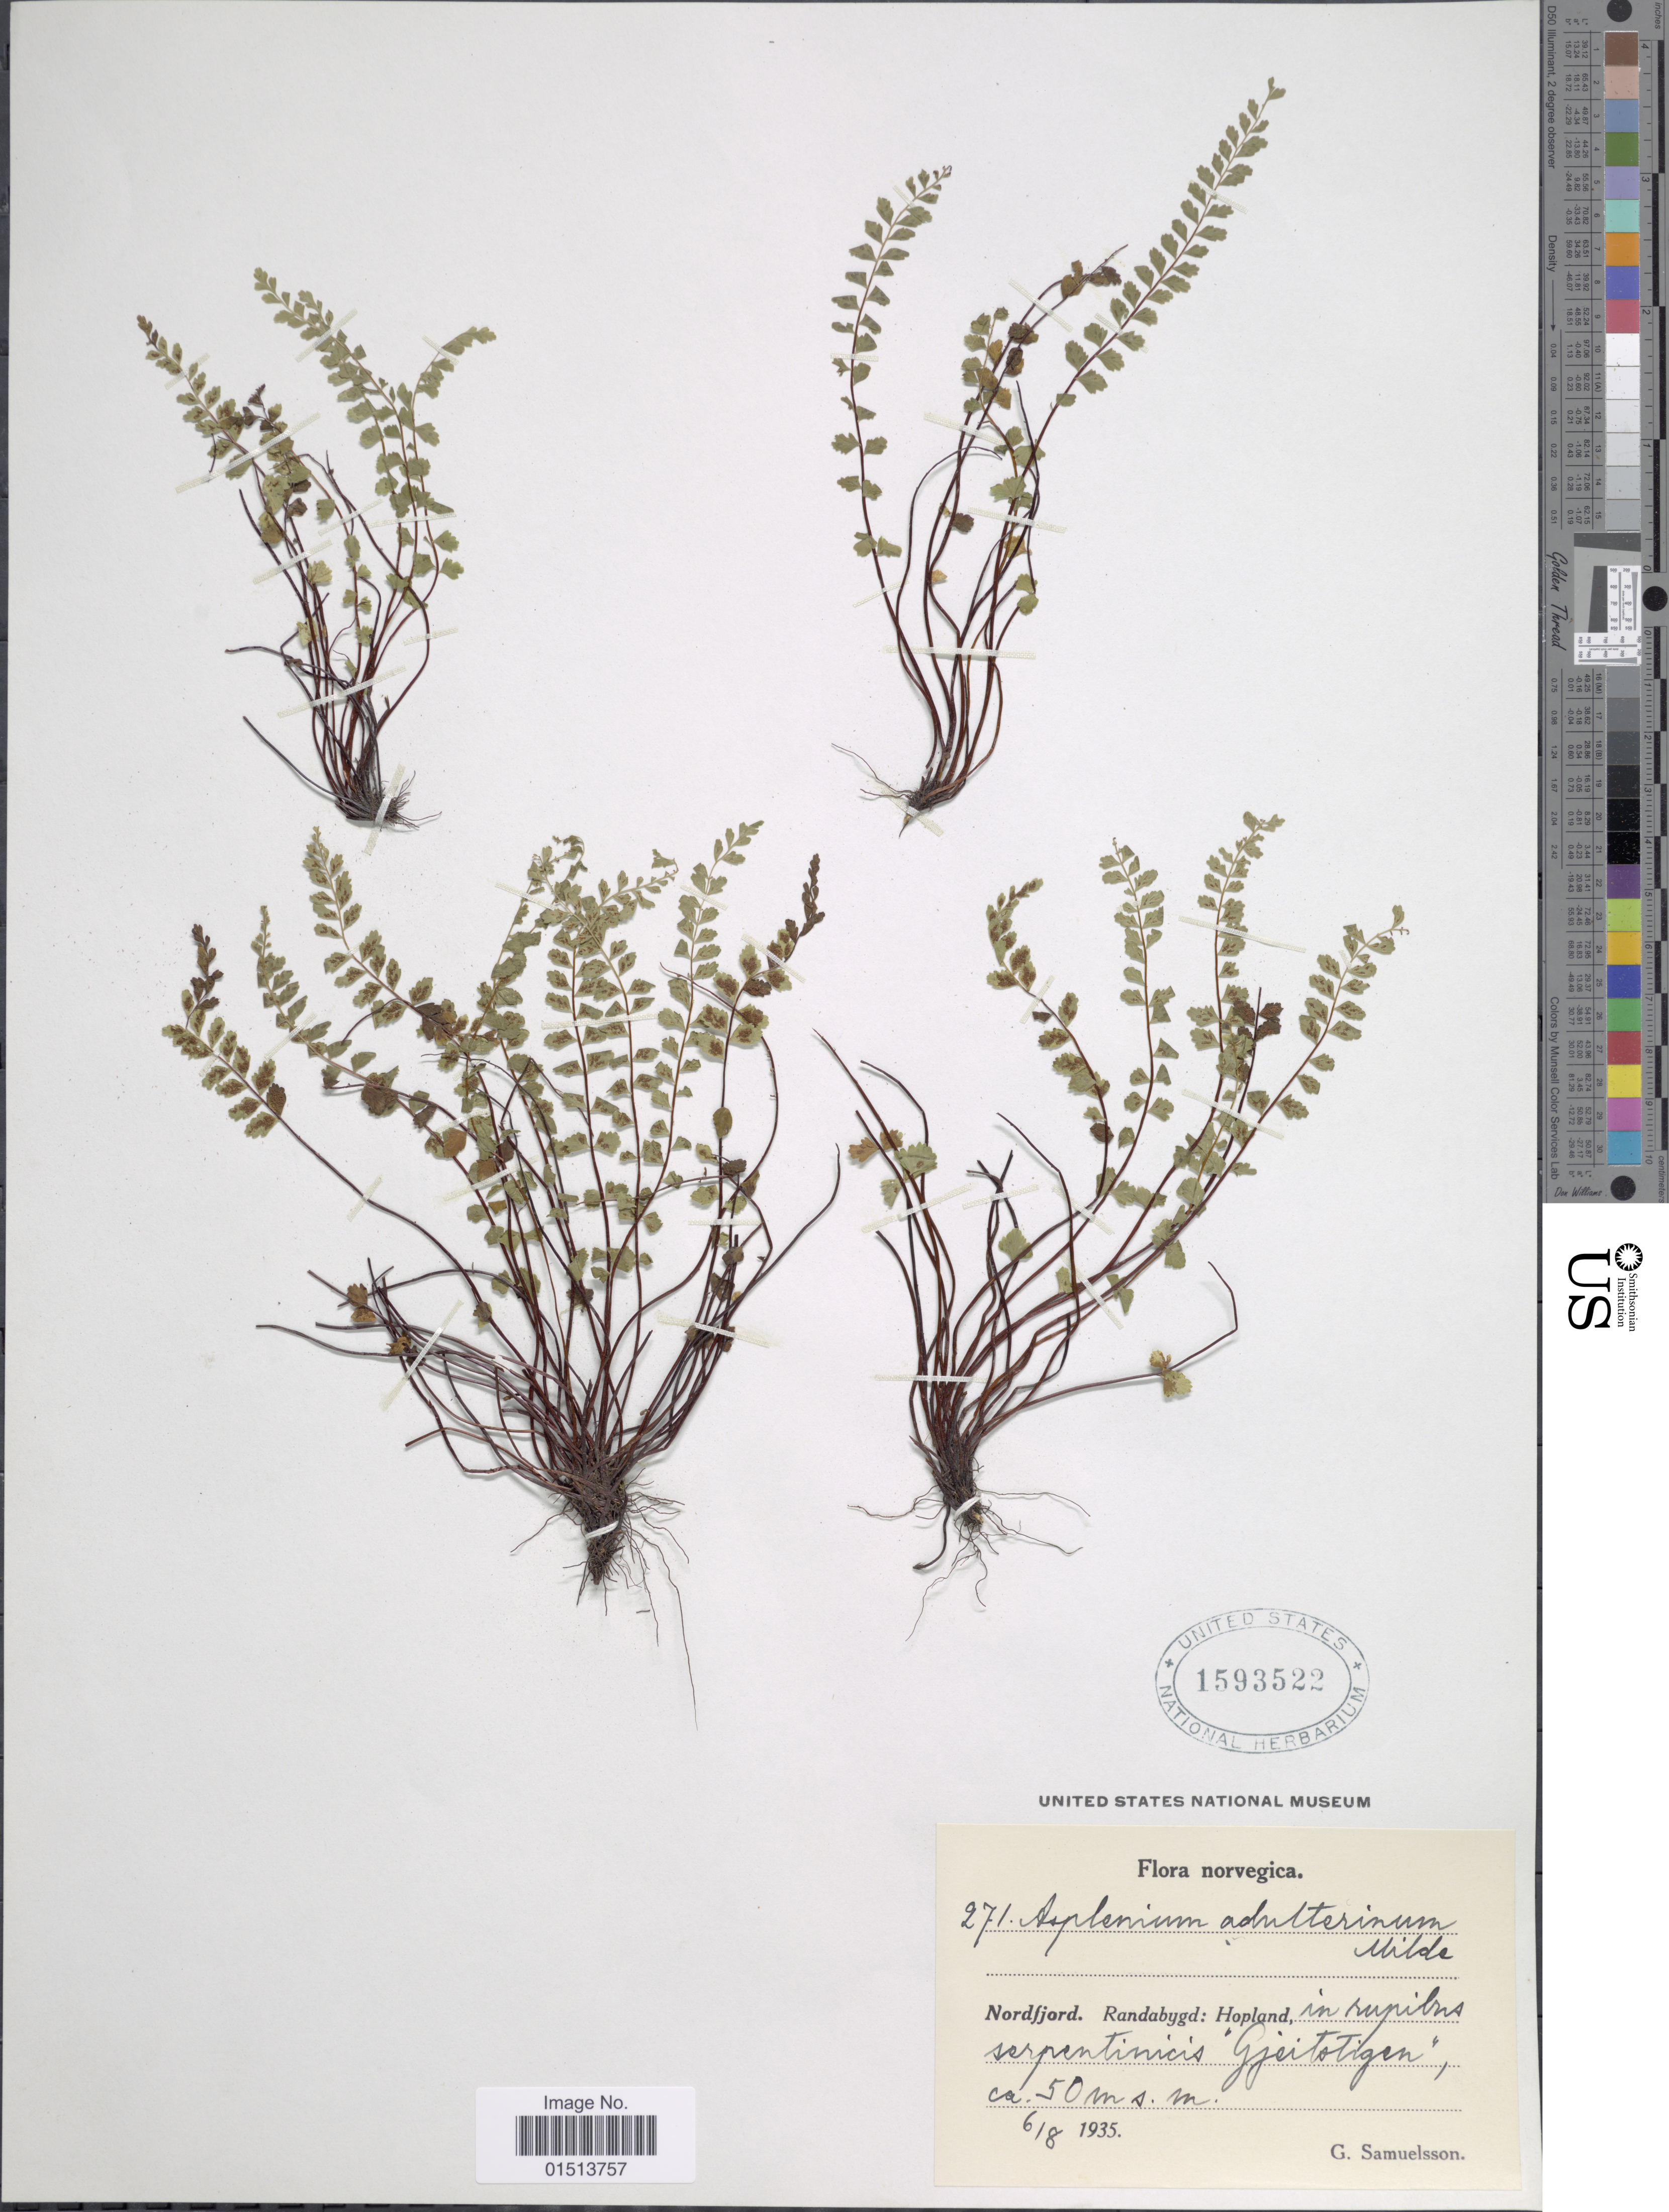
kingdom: Plantae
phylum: Tracheophyta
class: Polypodiopsida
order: Polypodiales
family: Aspleniaceae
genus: Asplenium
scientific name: Asplenium adulterinum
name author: Milde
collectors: G. Samuelsson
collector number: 271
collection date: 1935-08-06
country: Norway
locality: Nordfjord, Randabygd: Hopland, in rupibus serpentinicis "Gjeitotigen".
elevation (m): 50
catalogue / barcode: US 1593522